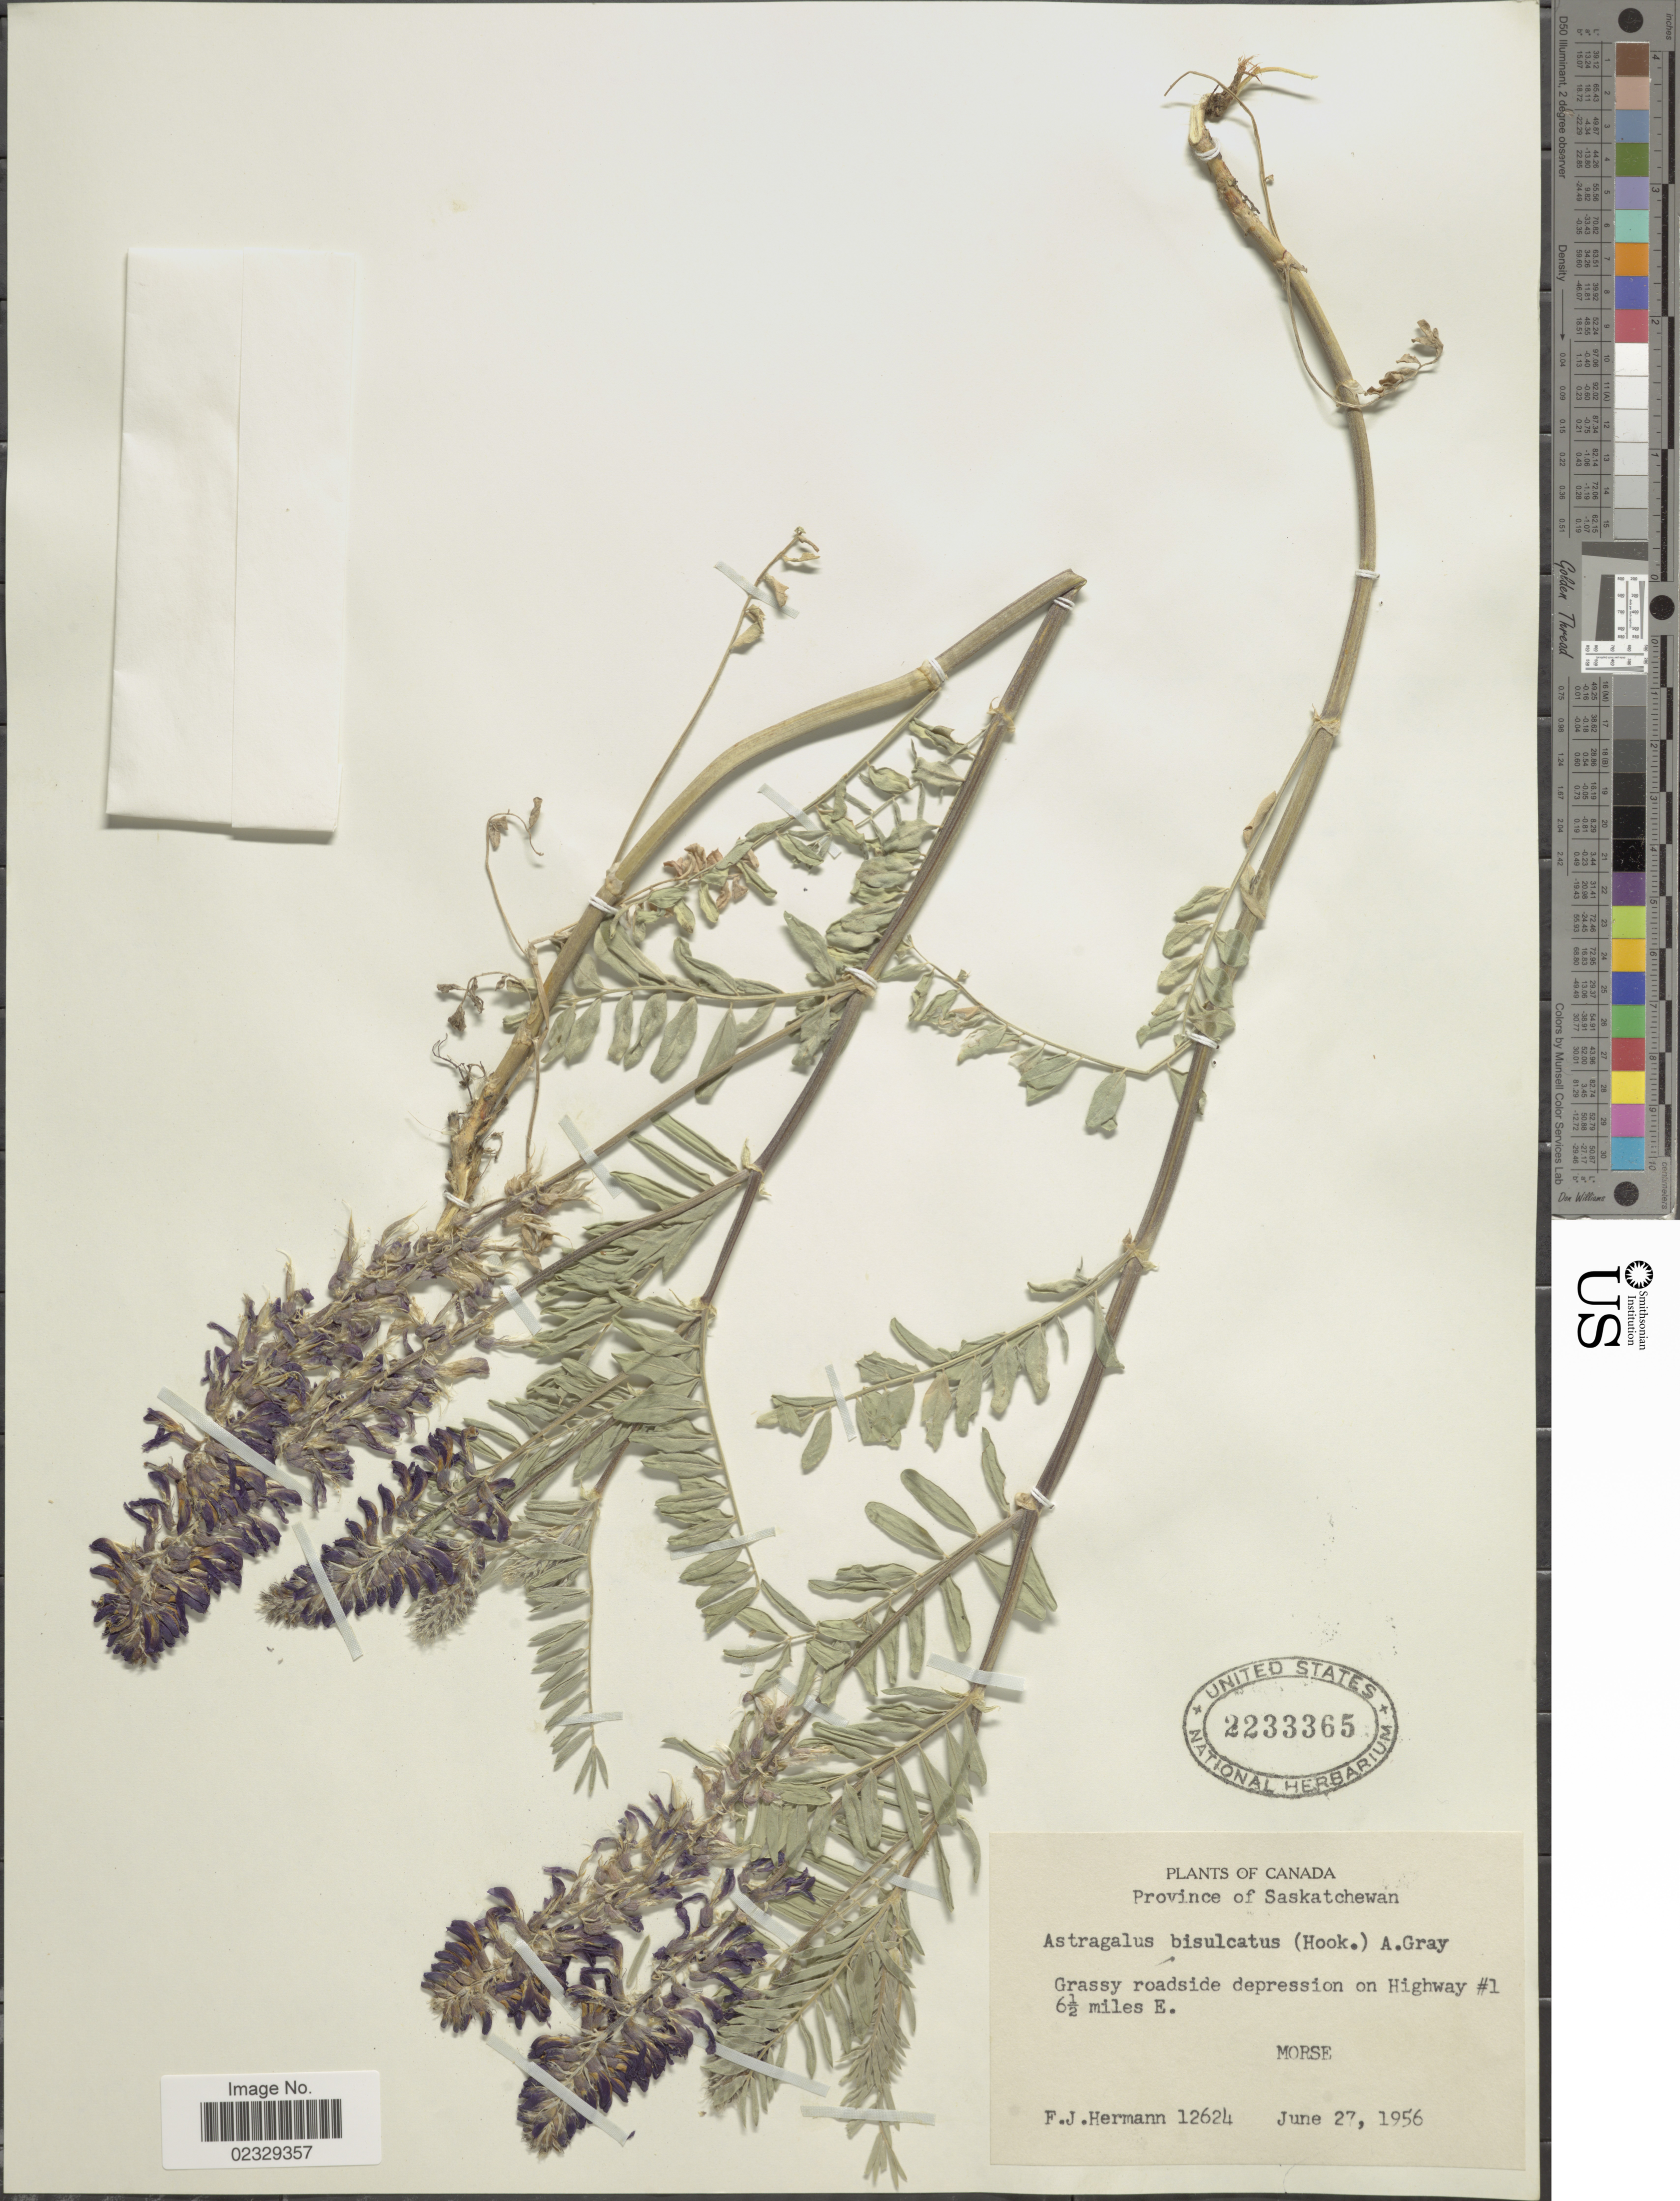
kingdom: Plantae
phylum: Tracheophyta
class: Magnoliopsida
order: Fabales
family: Fabaceae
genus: Astragalus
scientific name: Astragalus bisulcatus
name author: (Hook.) A. Gray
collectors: F. J. Hermann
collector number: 12624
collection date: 1956-06-27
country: Canada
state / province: Saskatchewan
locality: Grassy roadside depression on Highway #1 6½ miles E. Morse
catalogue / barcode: US 2233365